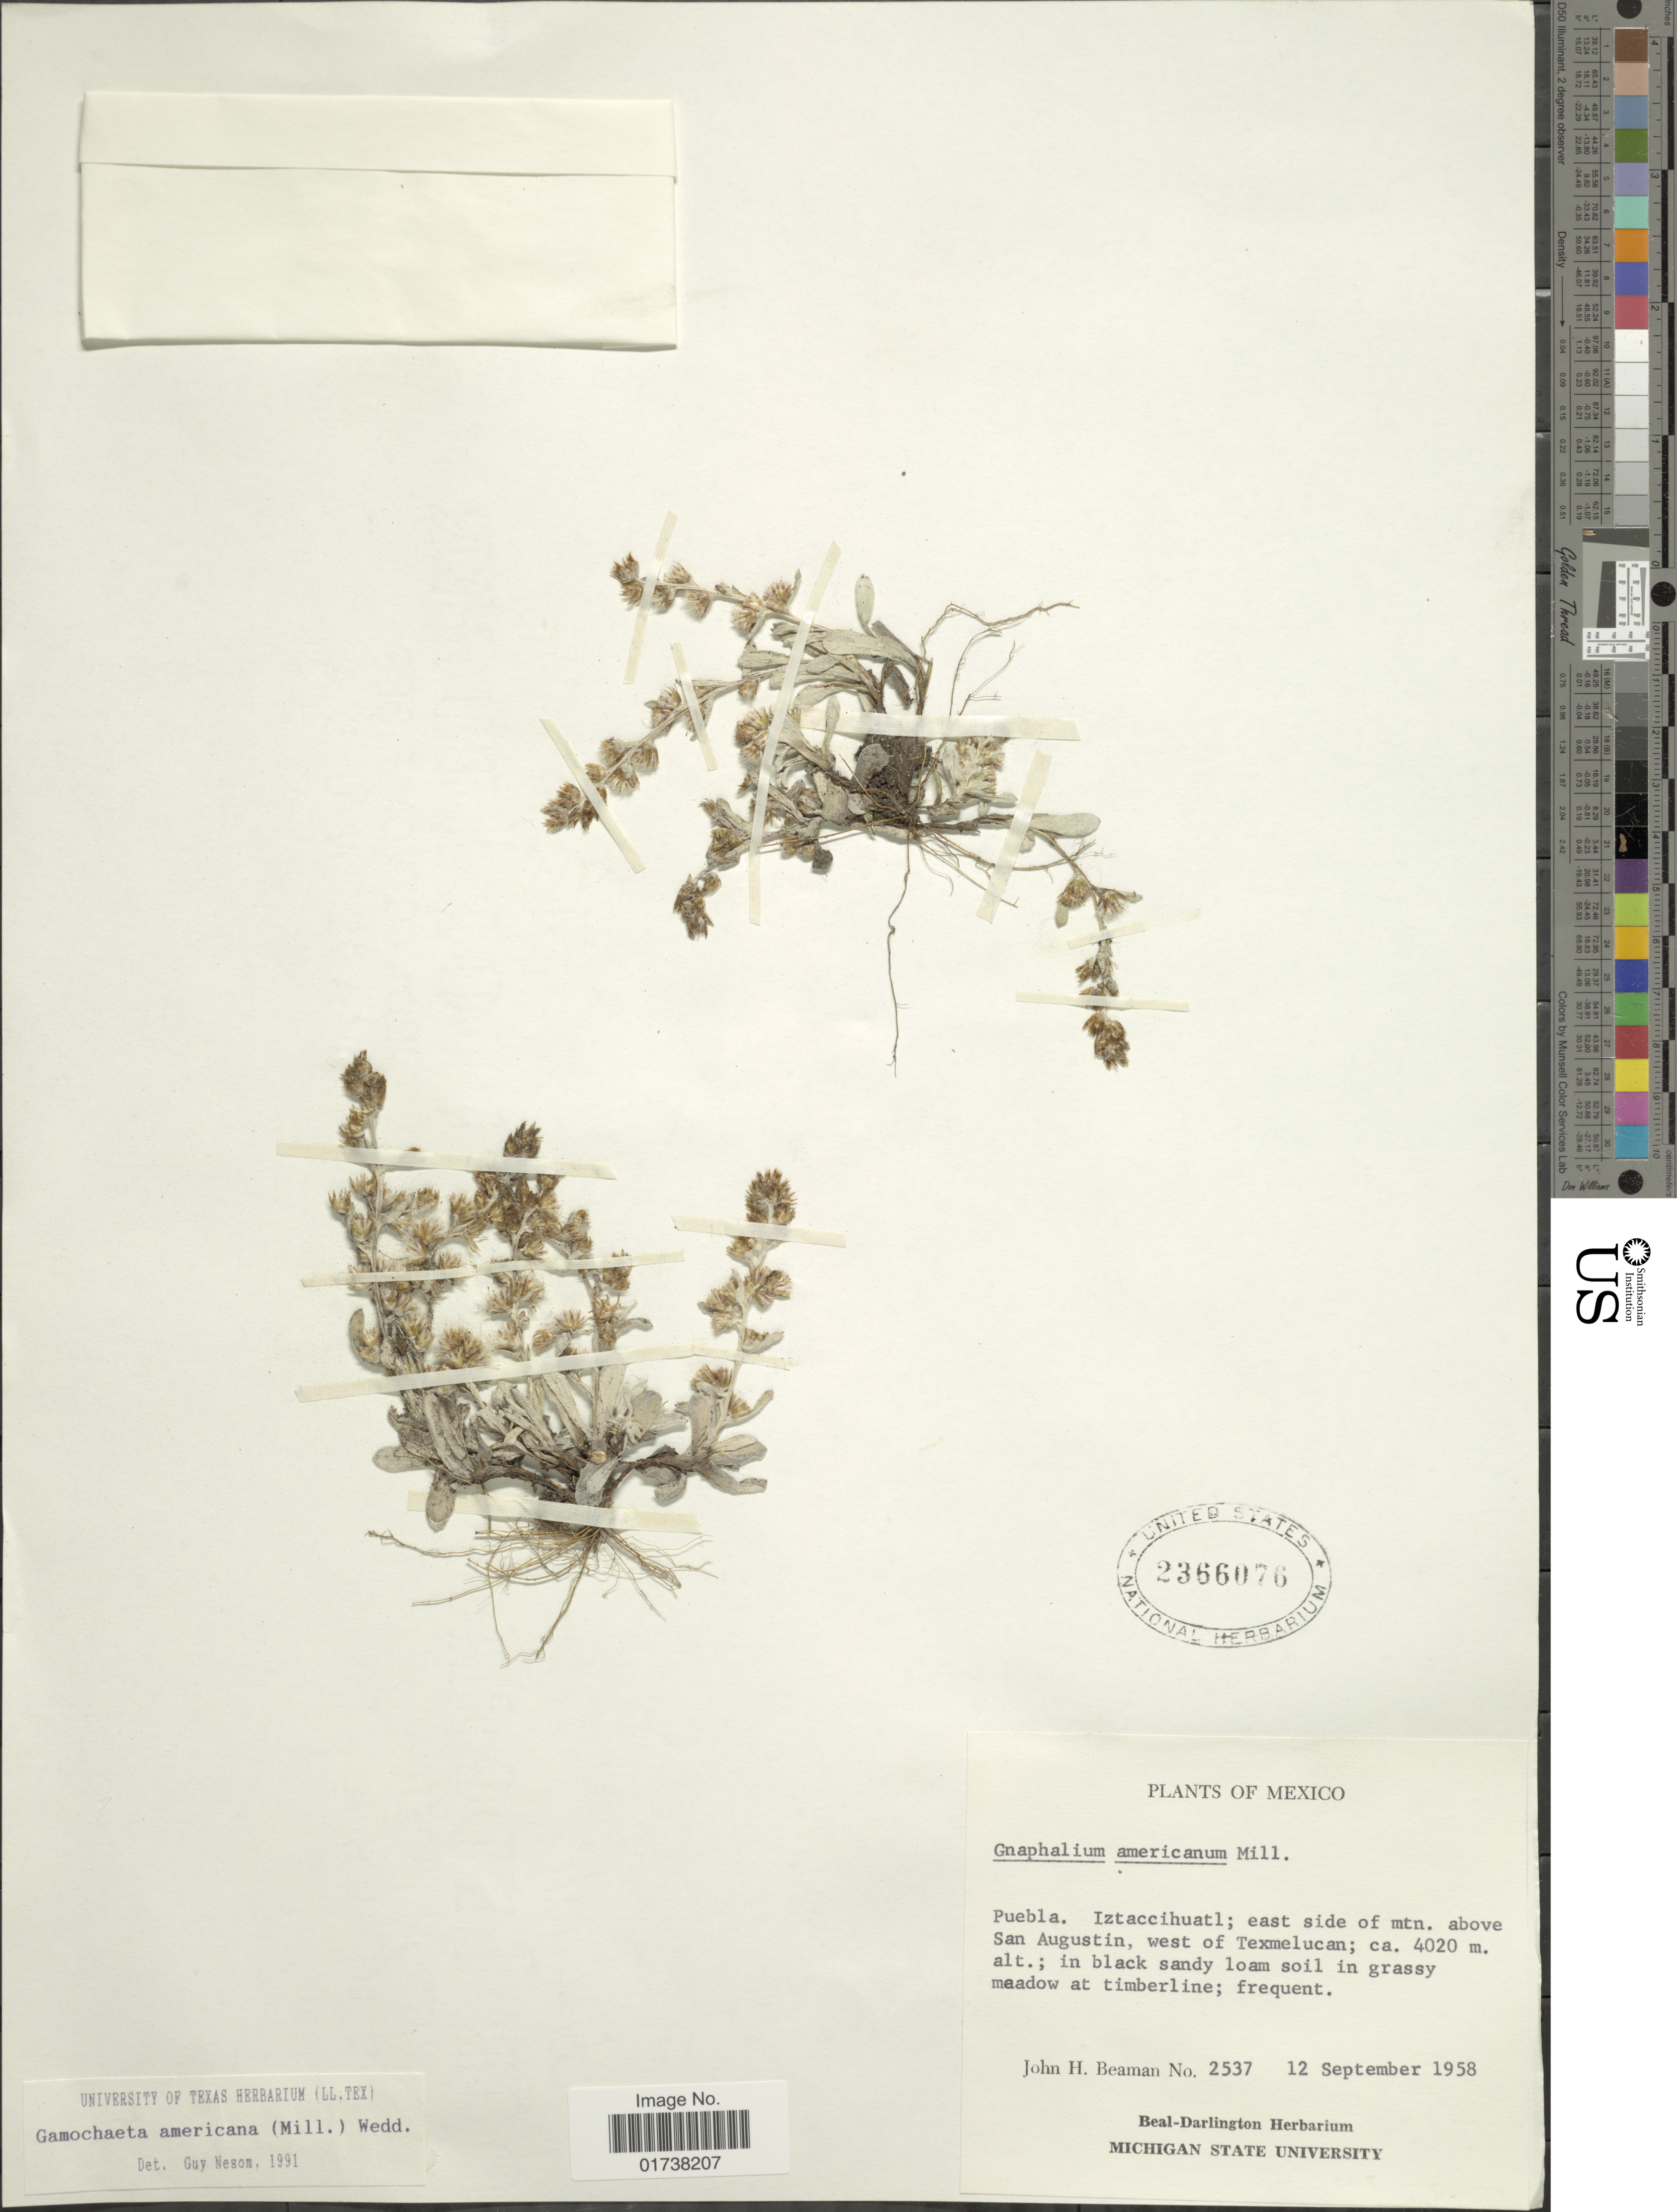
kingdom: Plantae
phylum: Tracheophyta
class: Magnoliopsida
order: Asterales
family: Asteraceae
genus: Gamochaeta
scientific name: Gamochaeta americana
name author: (Mill.) Wedd.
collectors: J. H. Beaman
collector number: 2537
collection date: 1958-09-12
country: Mexico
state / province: Puebla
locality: Iztaccihuatl; east side of mtn, Above San Augustin, west of Texmelucan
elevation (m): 4020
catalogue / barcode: US 2366076